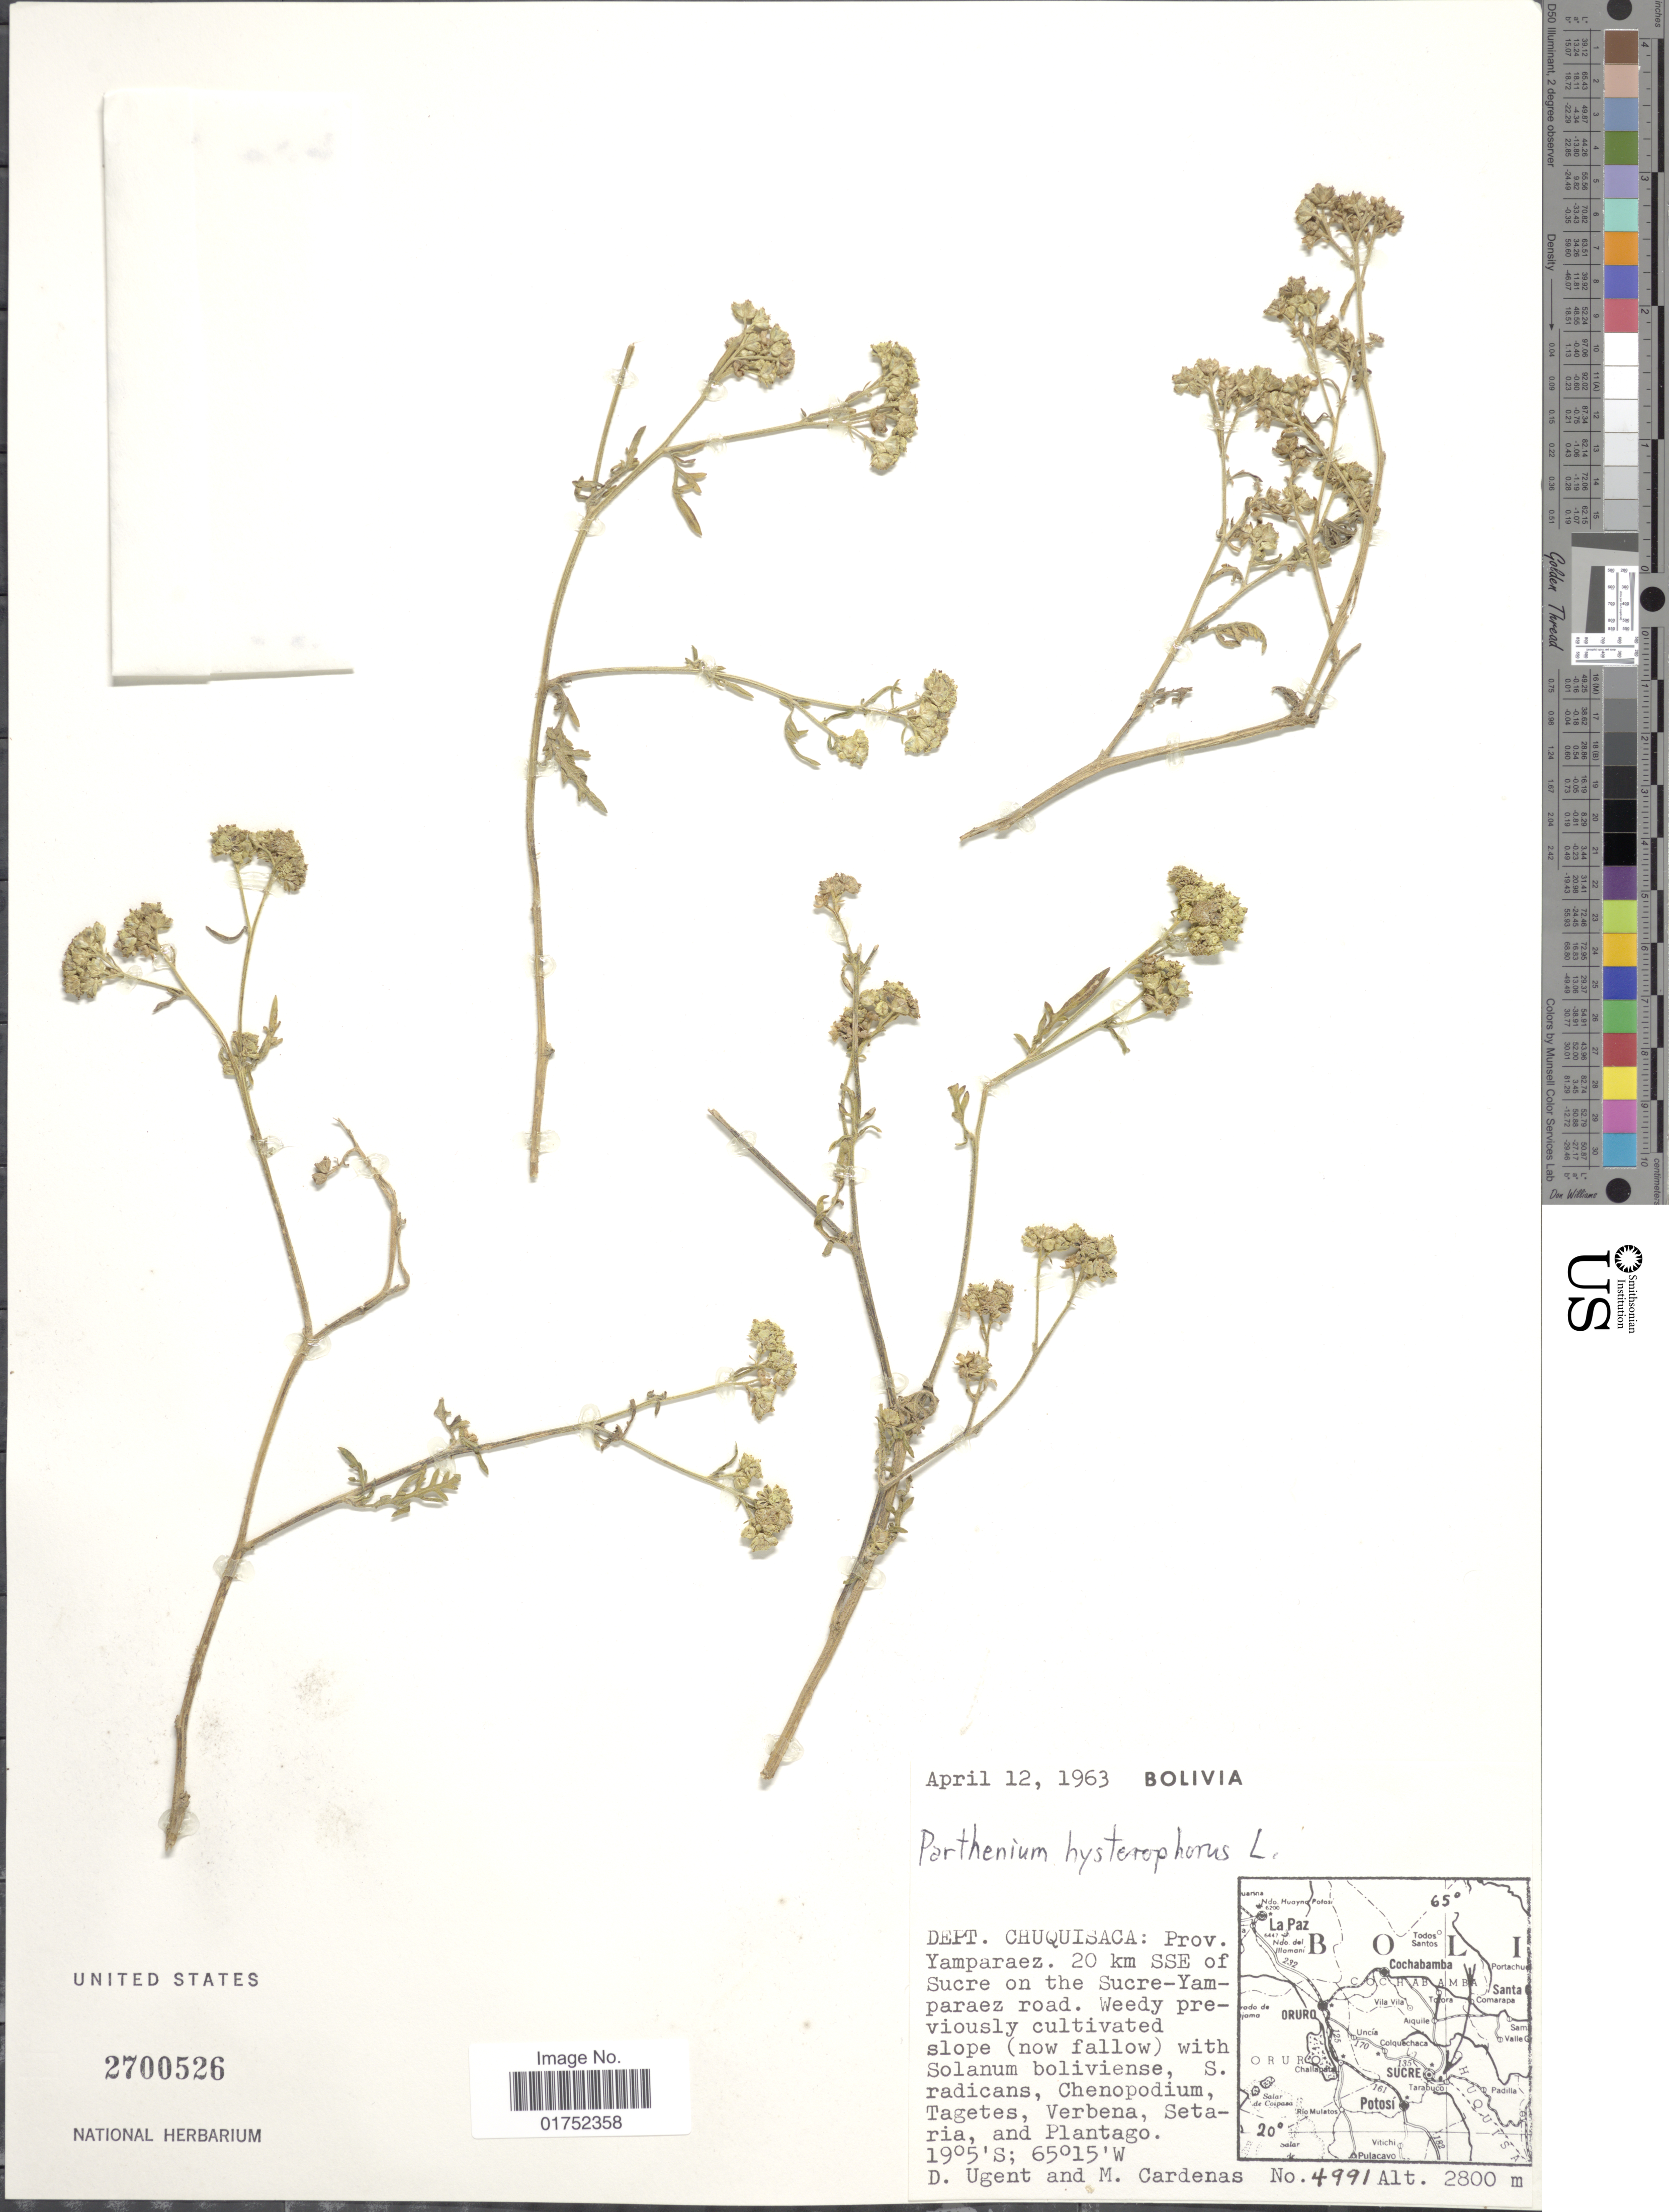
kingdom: Plantae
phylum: Tracheophyta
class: Magnoliopsida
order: Asterales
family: Asteraceae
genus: Parthenium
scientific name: Parthenium hysterophorus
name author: L.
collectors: D. Ugent & M. Cárdenas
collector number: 4991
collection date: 1963-04-12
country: Bolivia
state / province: Chuquisaca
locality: Prov. Yamparaez, 20 km SSE of Sucre on the Sucre-Yamparaez road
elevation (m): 2800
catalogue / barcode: US 2700526